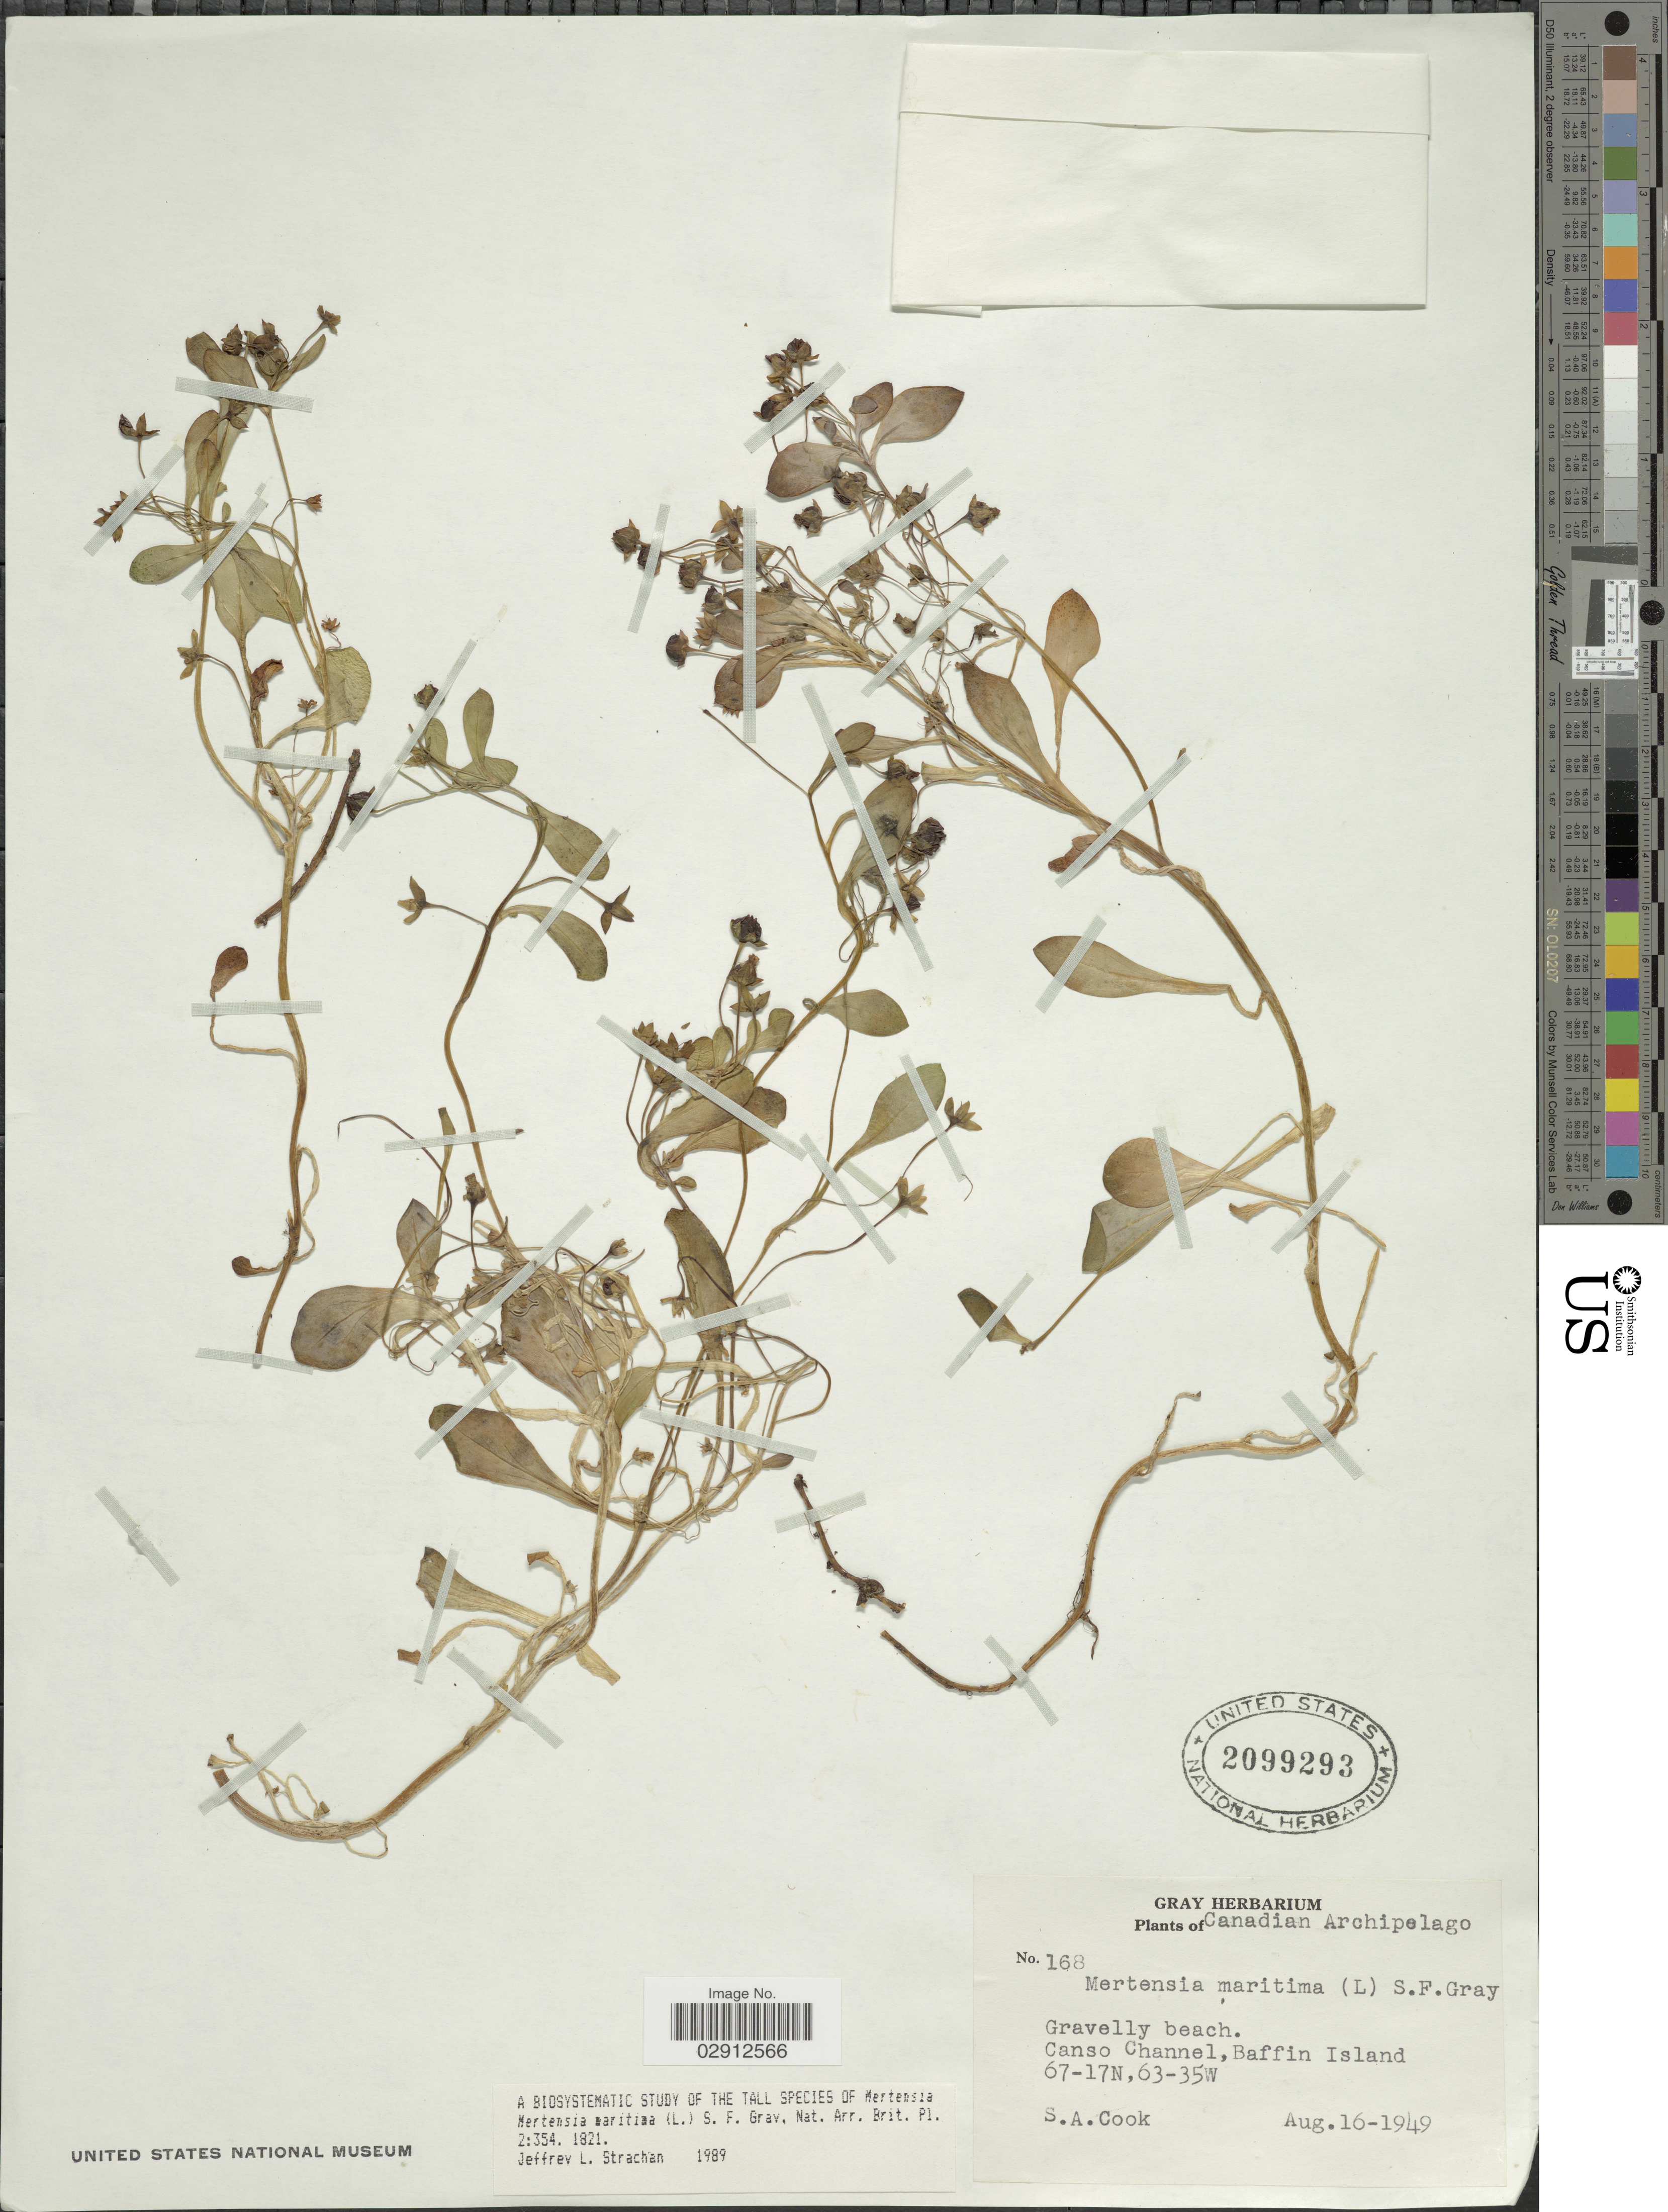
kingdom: Plantae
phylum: Tracheophyta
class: Magnoliopsida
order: Boraginales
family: Boraginaceae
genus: Mertensia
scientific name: Mertensia maritima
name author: (L.) S.F. Gray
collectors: S. A. Cook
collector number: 168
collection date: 1949-08-16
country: Canada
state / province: Nunavut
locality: Canadian Archipelago, Canso Channel, Baffin Island.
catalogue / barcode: US 2099293